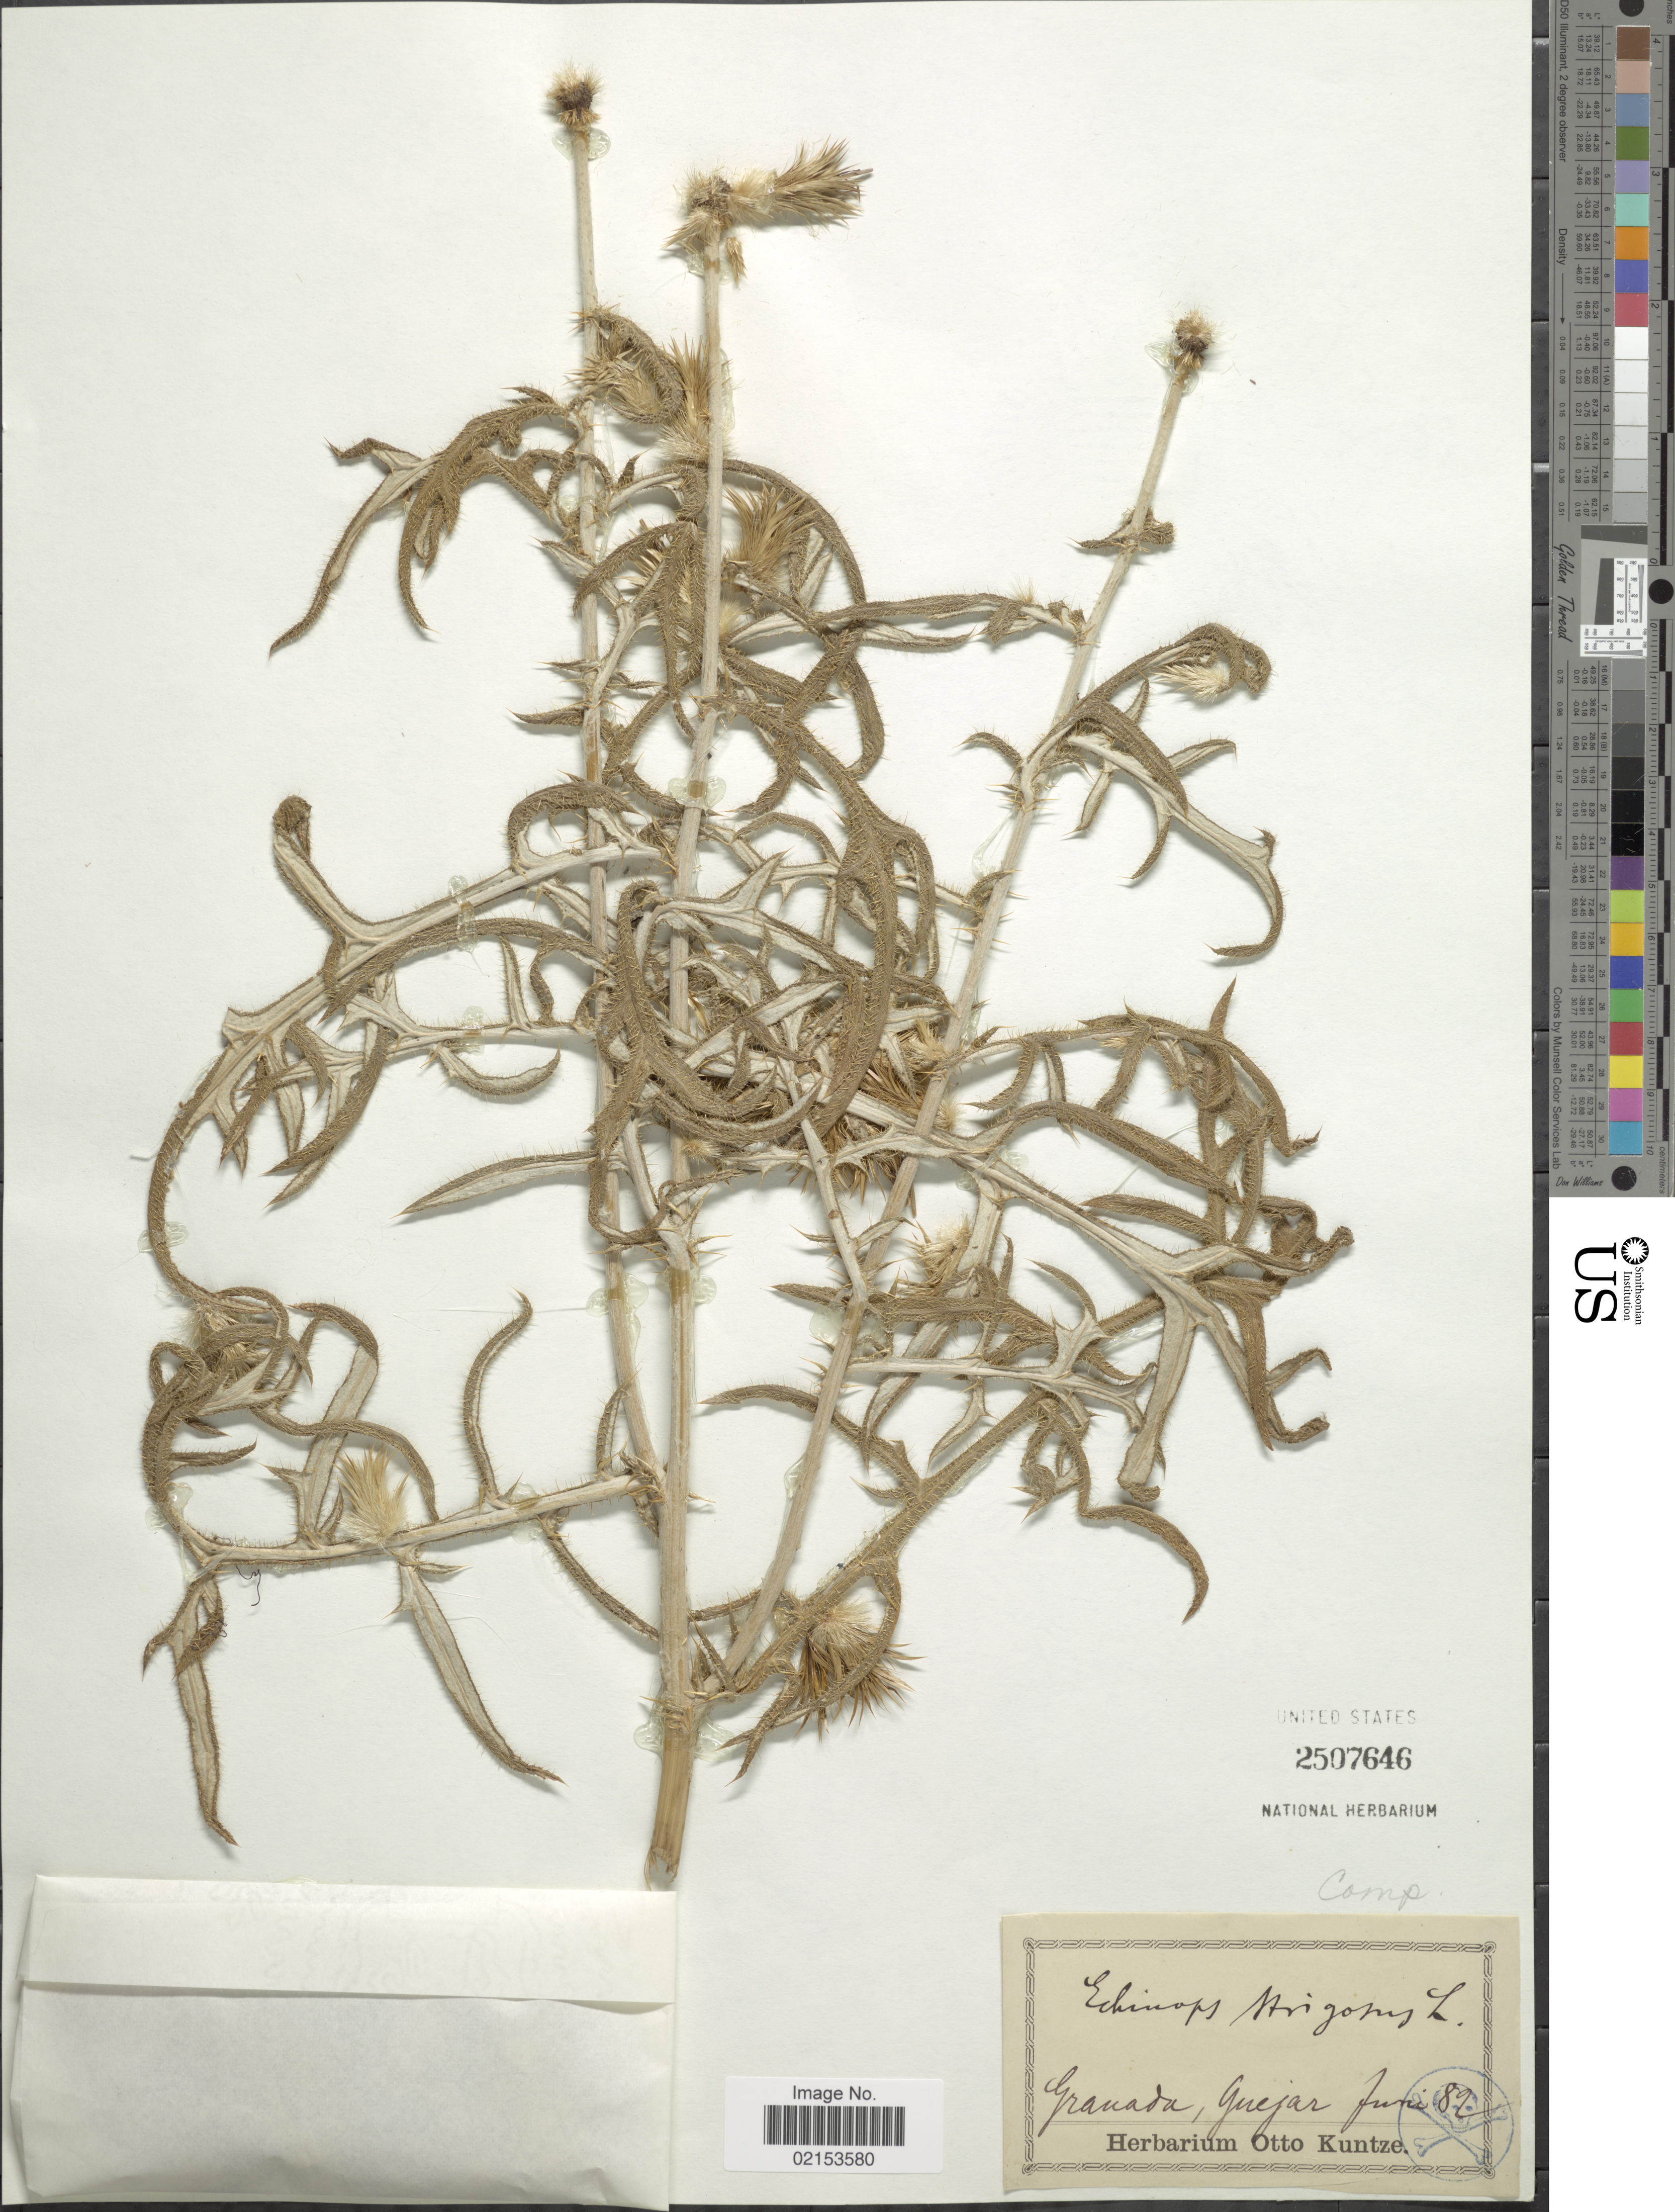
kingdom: Plantae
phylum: Tracheophyta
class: Magnoliopsida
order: Asterales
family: Asteraceae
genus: Echinops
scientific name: Echinops strigosus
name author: L.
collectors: C.E.O. Kuntze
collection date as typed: Transcribed d/m/y: /6/82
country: Spain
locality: Granada, Guejar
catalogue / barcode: US 2507646